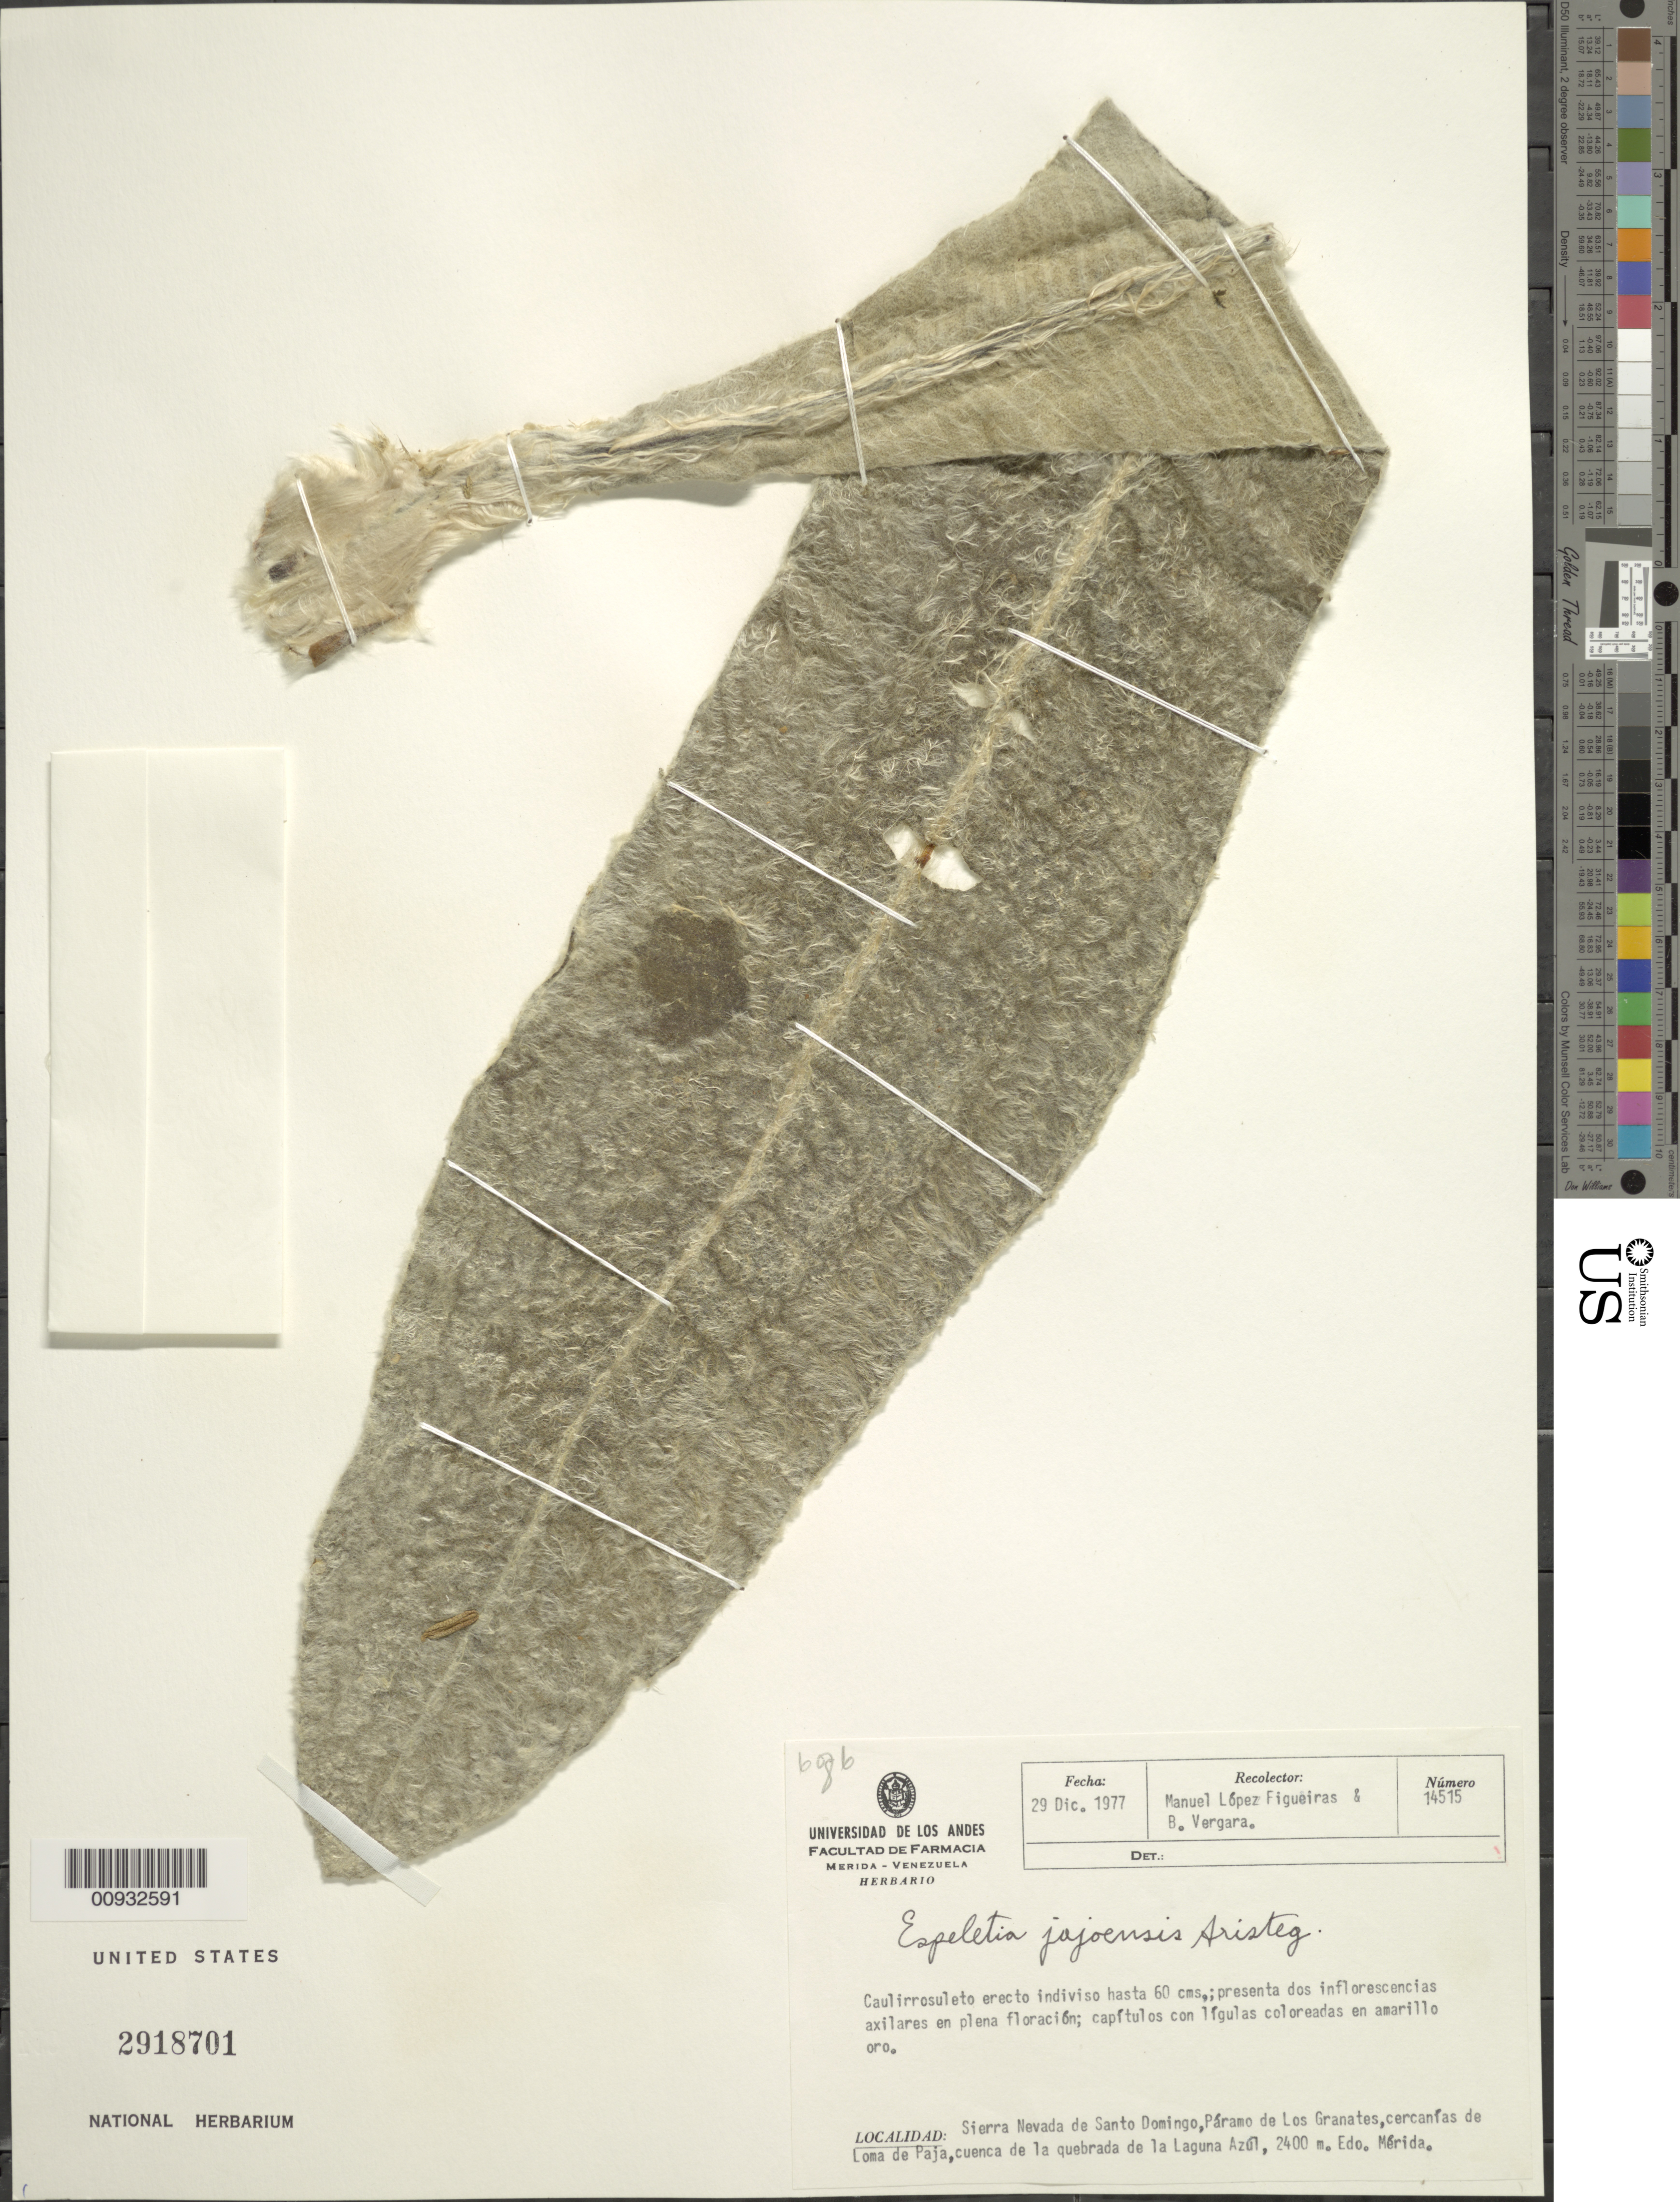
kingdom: Plantae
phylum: Tracheophyta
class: Magnoliopsida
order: Asterales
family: Asteraceae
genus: Espeletia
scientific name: Espeletia jajoensis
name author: Aristeg.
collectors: M. López Figueiras & B. Vergara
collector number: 14515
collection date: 1977-12-29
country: Venezuela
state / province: Mérida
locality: Sierra Nevada de Santo Domingo, Paramo de Los Granates, cercanias de Loma de Paja, cuenca de la quebrada de La Laguna Azul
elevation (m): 2400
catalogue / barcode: US 2918701